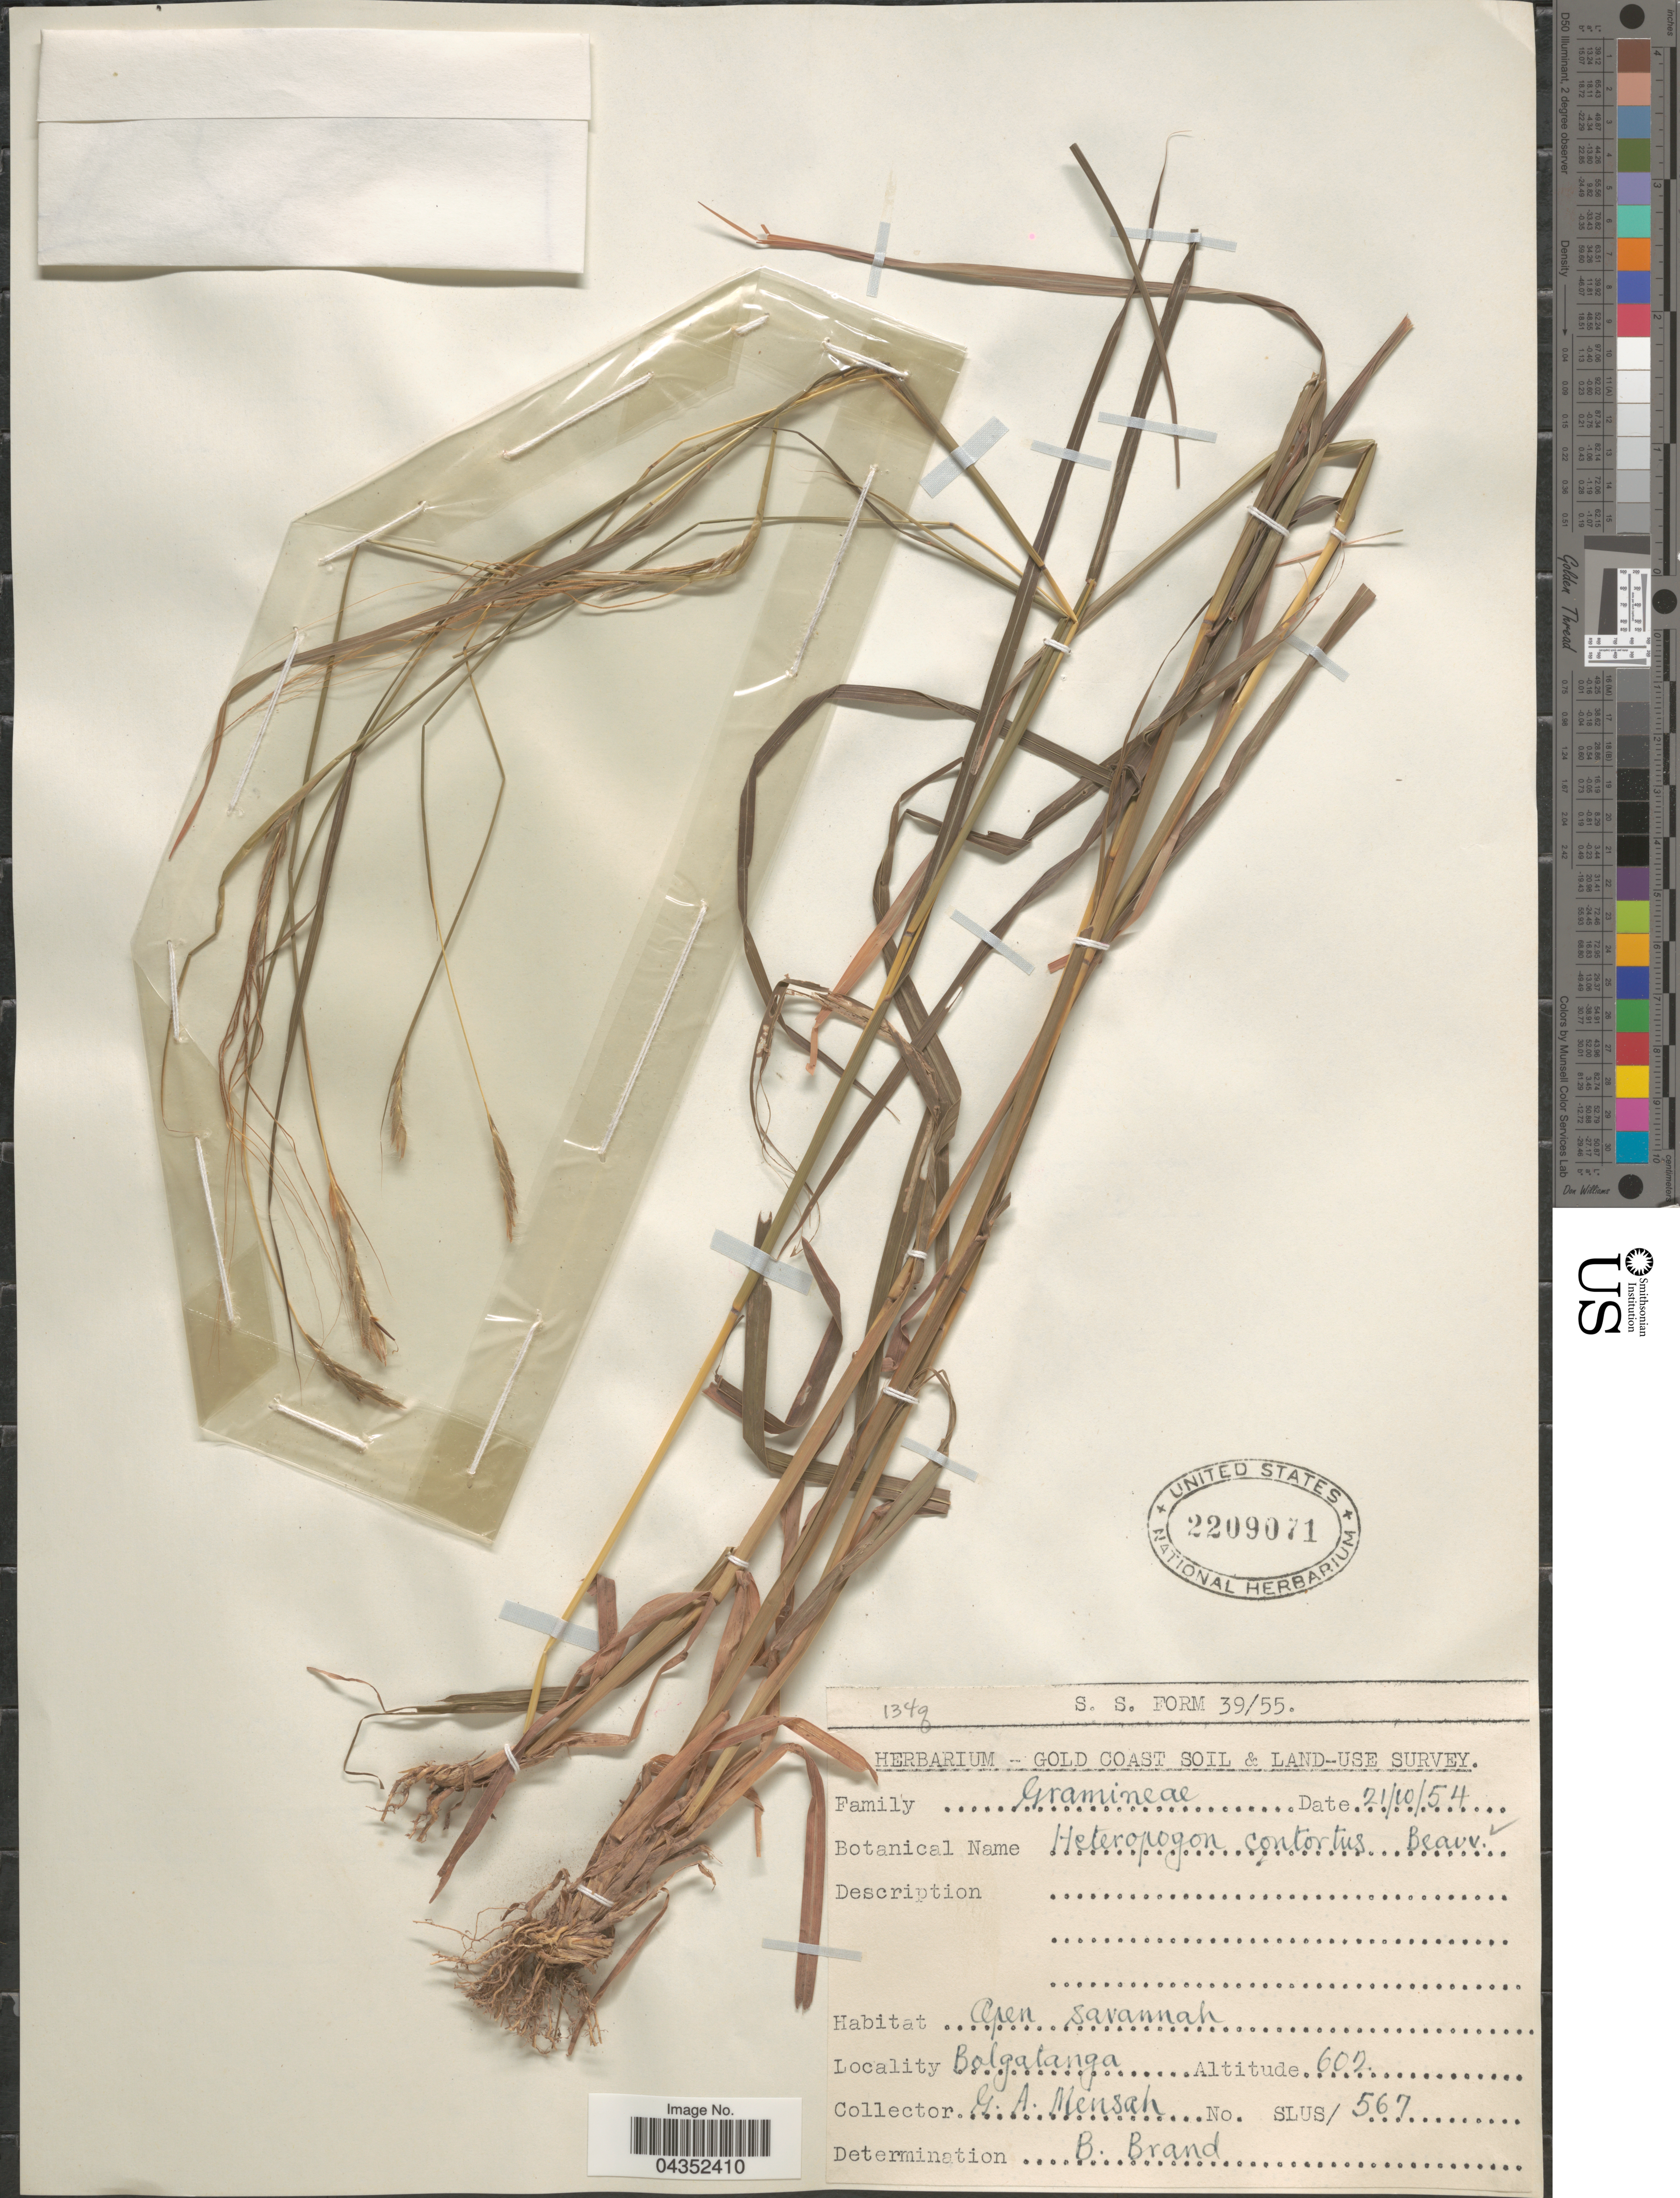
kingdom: Plantae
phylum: Tracheophyta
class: Liliopsida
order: Poales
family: Poaceae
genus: Heteropogon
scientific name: Heteropogon contortus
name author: (L.) P. Beauv. ex Roem. & Schult.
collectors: G. Mensah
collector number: SLUS/567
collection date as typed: Transcribed d/m/y: 21/10/54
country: Ghana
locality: Gold Coast Soil & Land-Use Survey. Bolgatanga.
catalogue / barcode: US 2209071